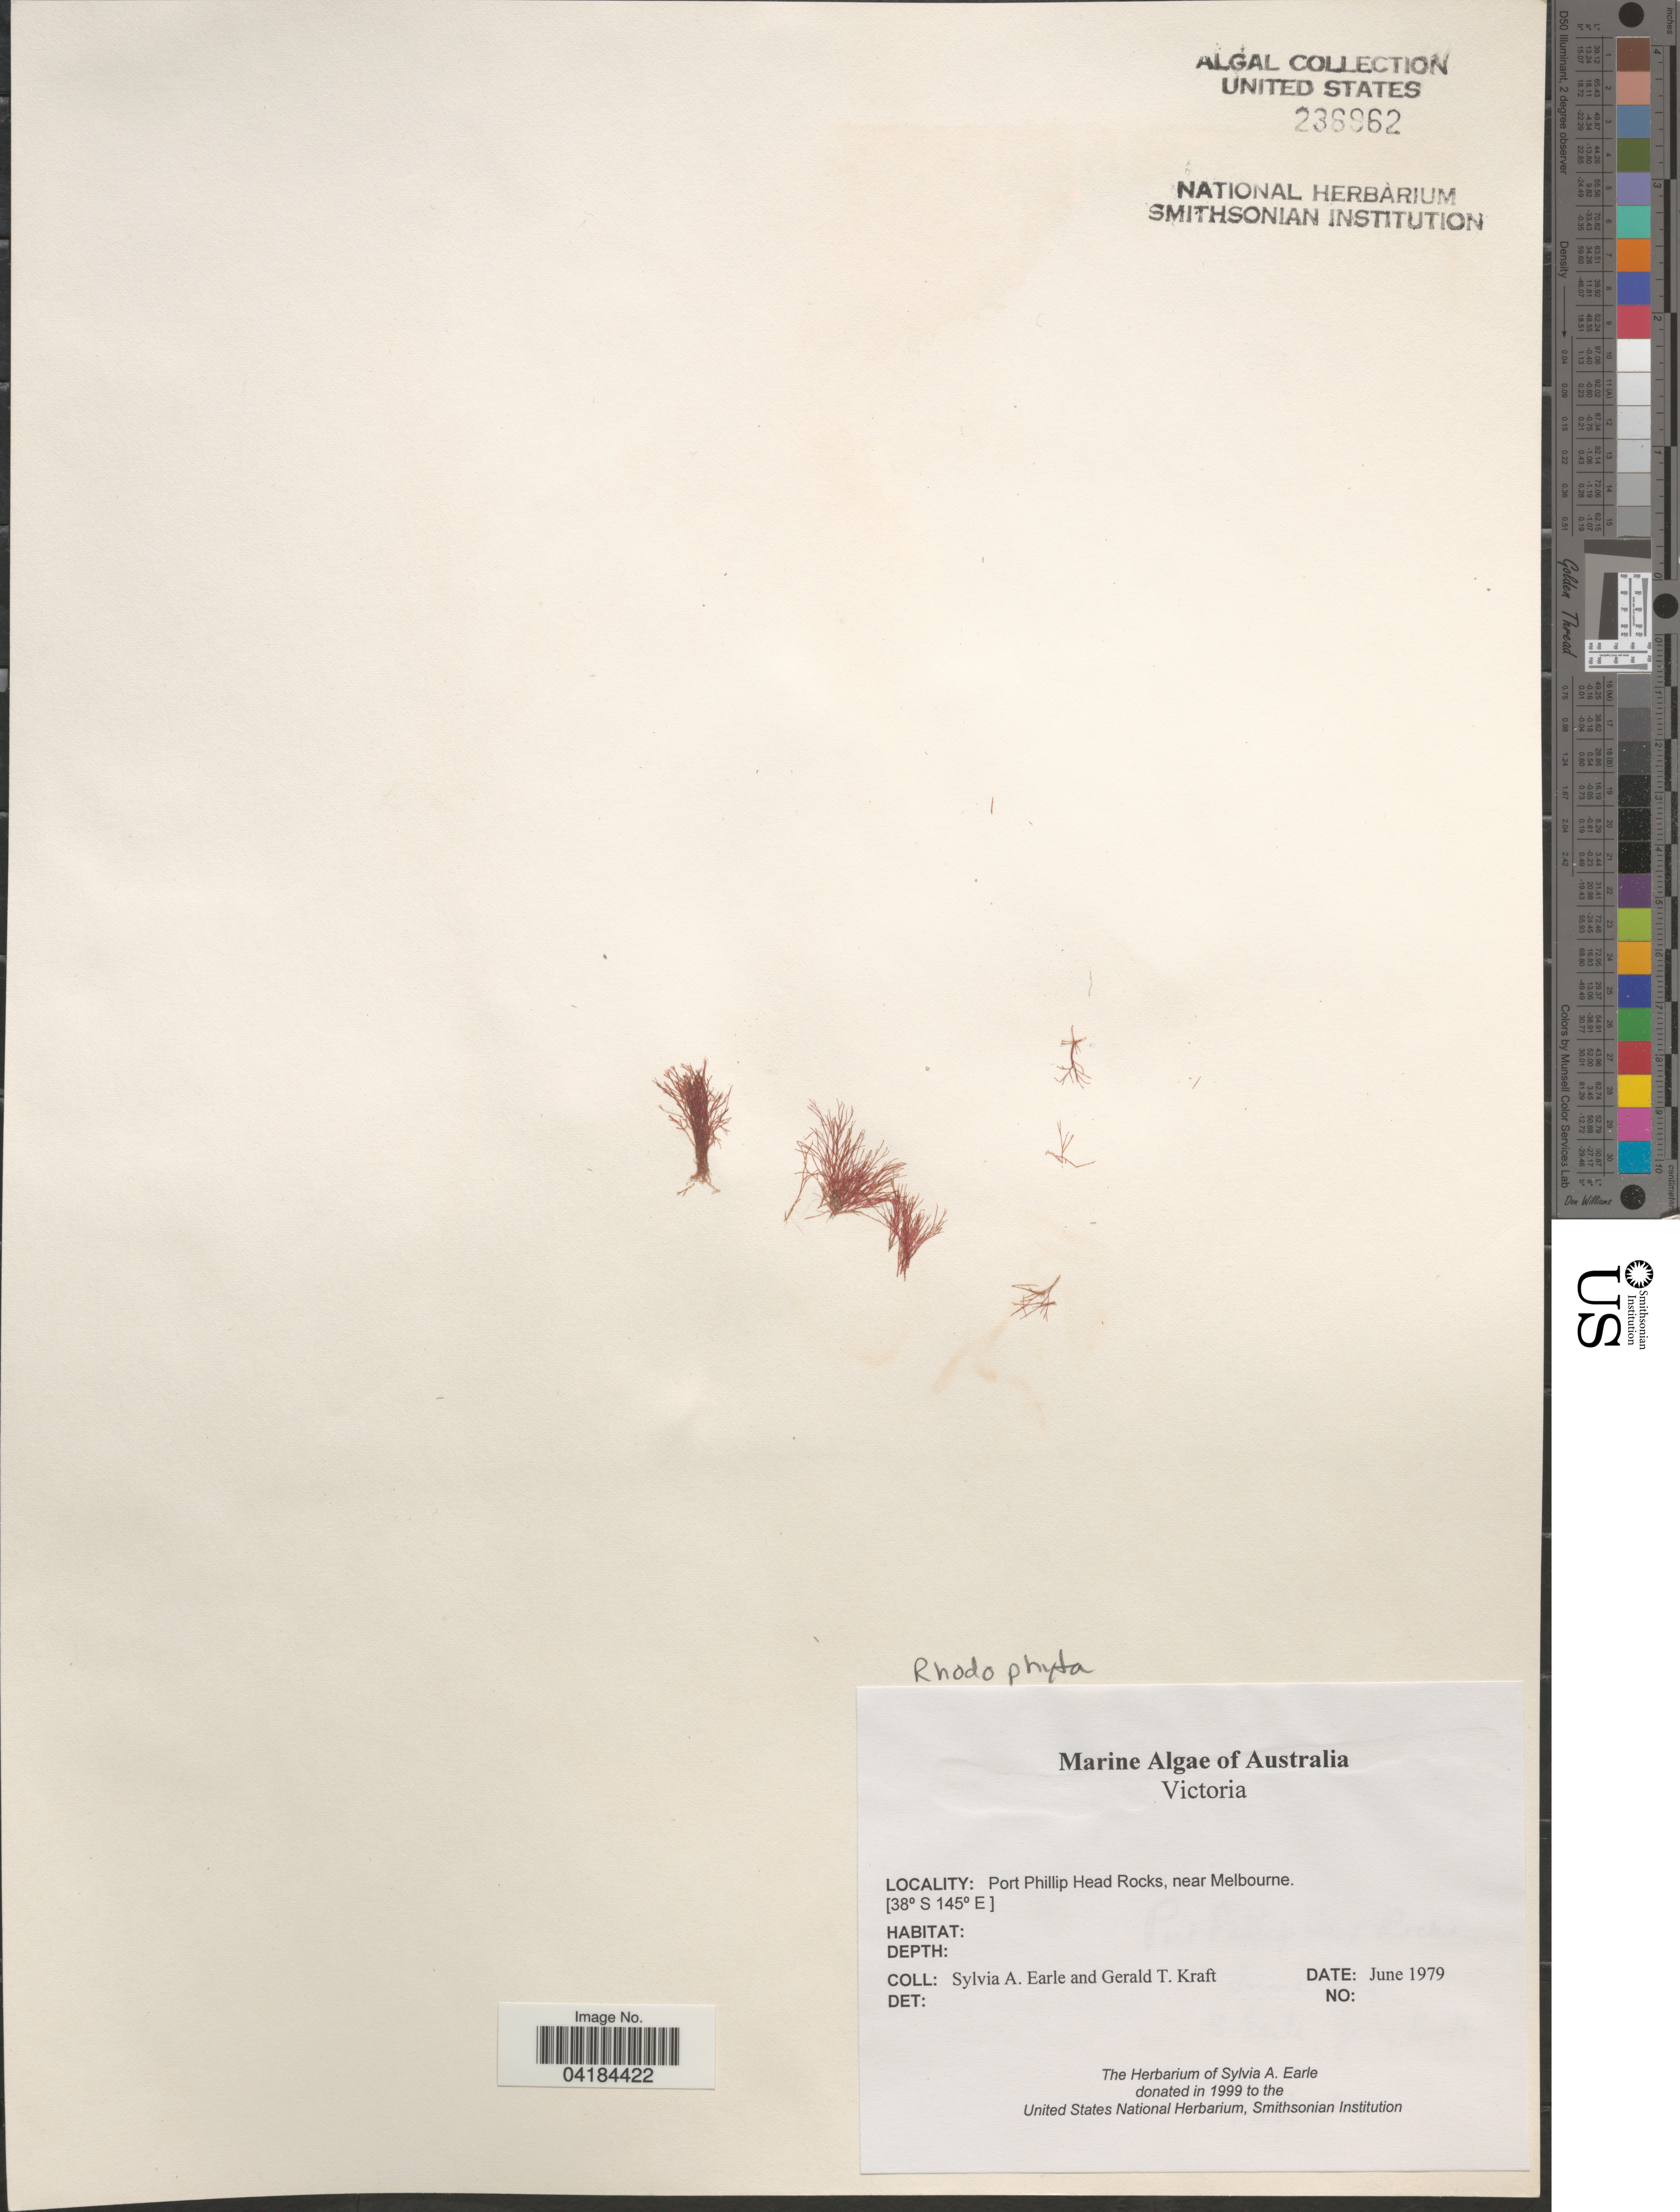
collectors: S. A. Earle & G. T. Kraft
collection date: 1979-06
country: Australia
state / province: Victoria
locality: Victoria. Port Phillip Head Rocks, near Melbourne.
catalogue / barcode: US 236862